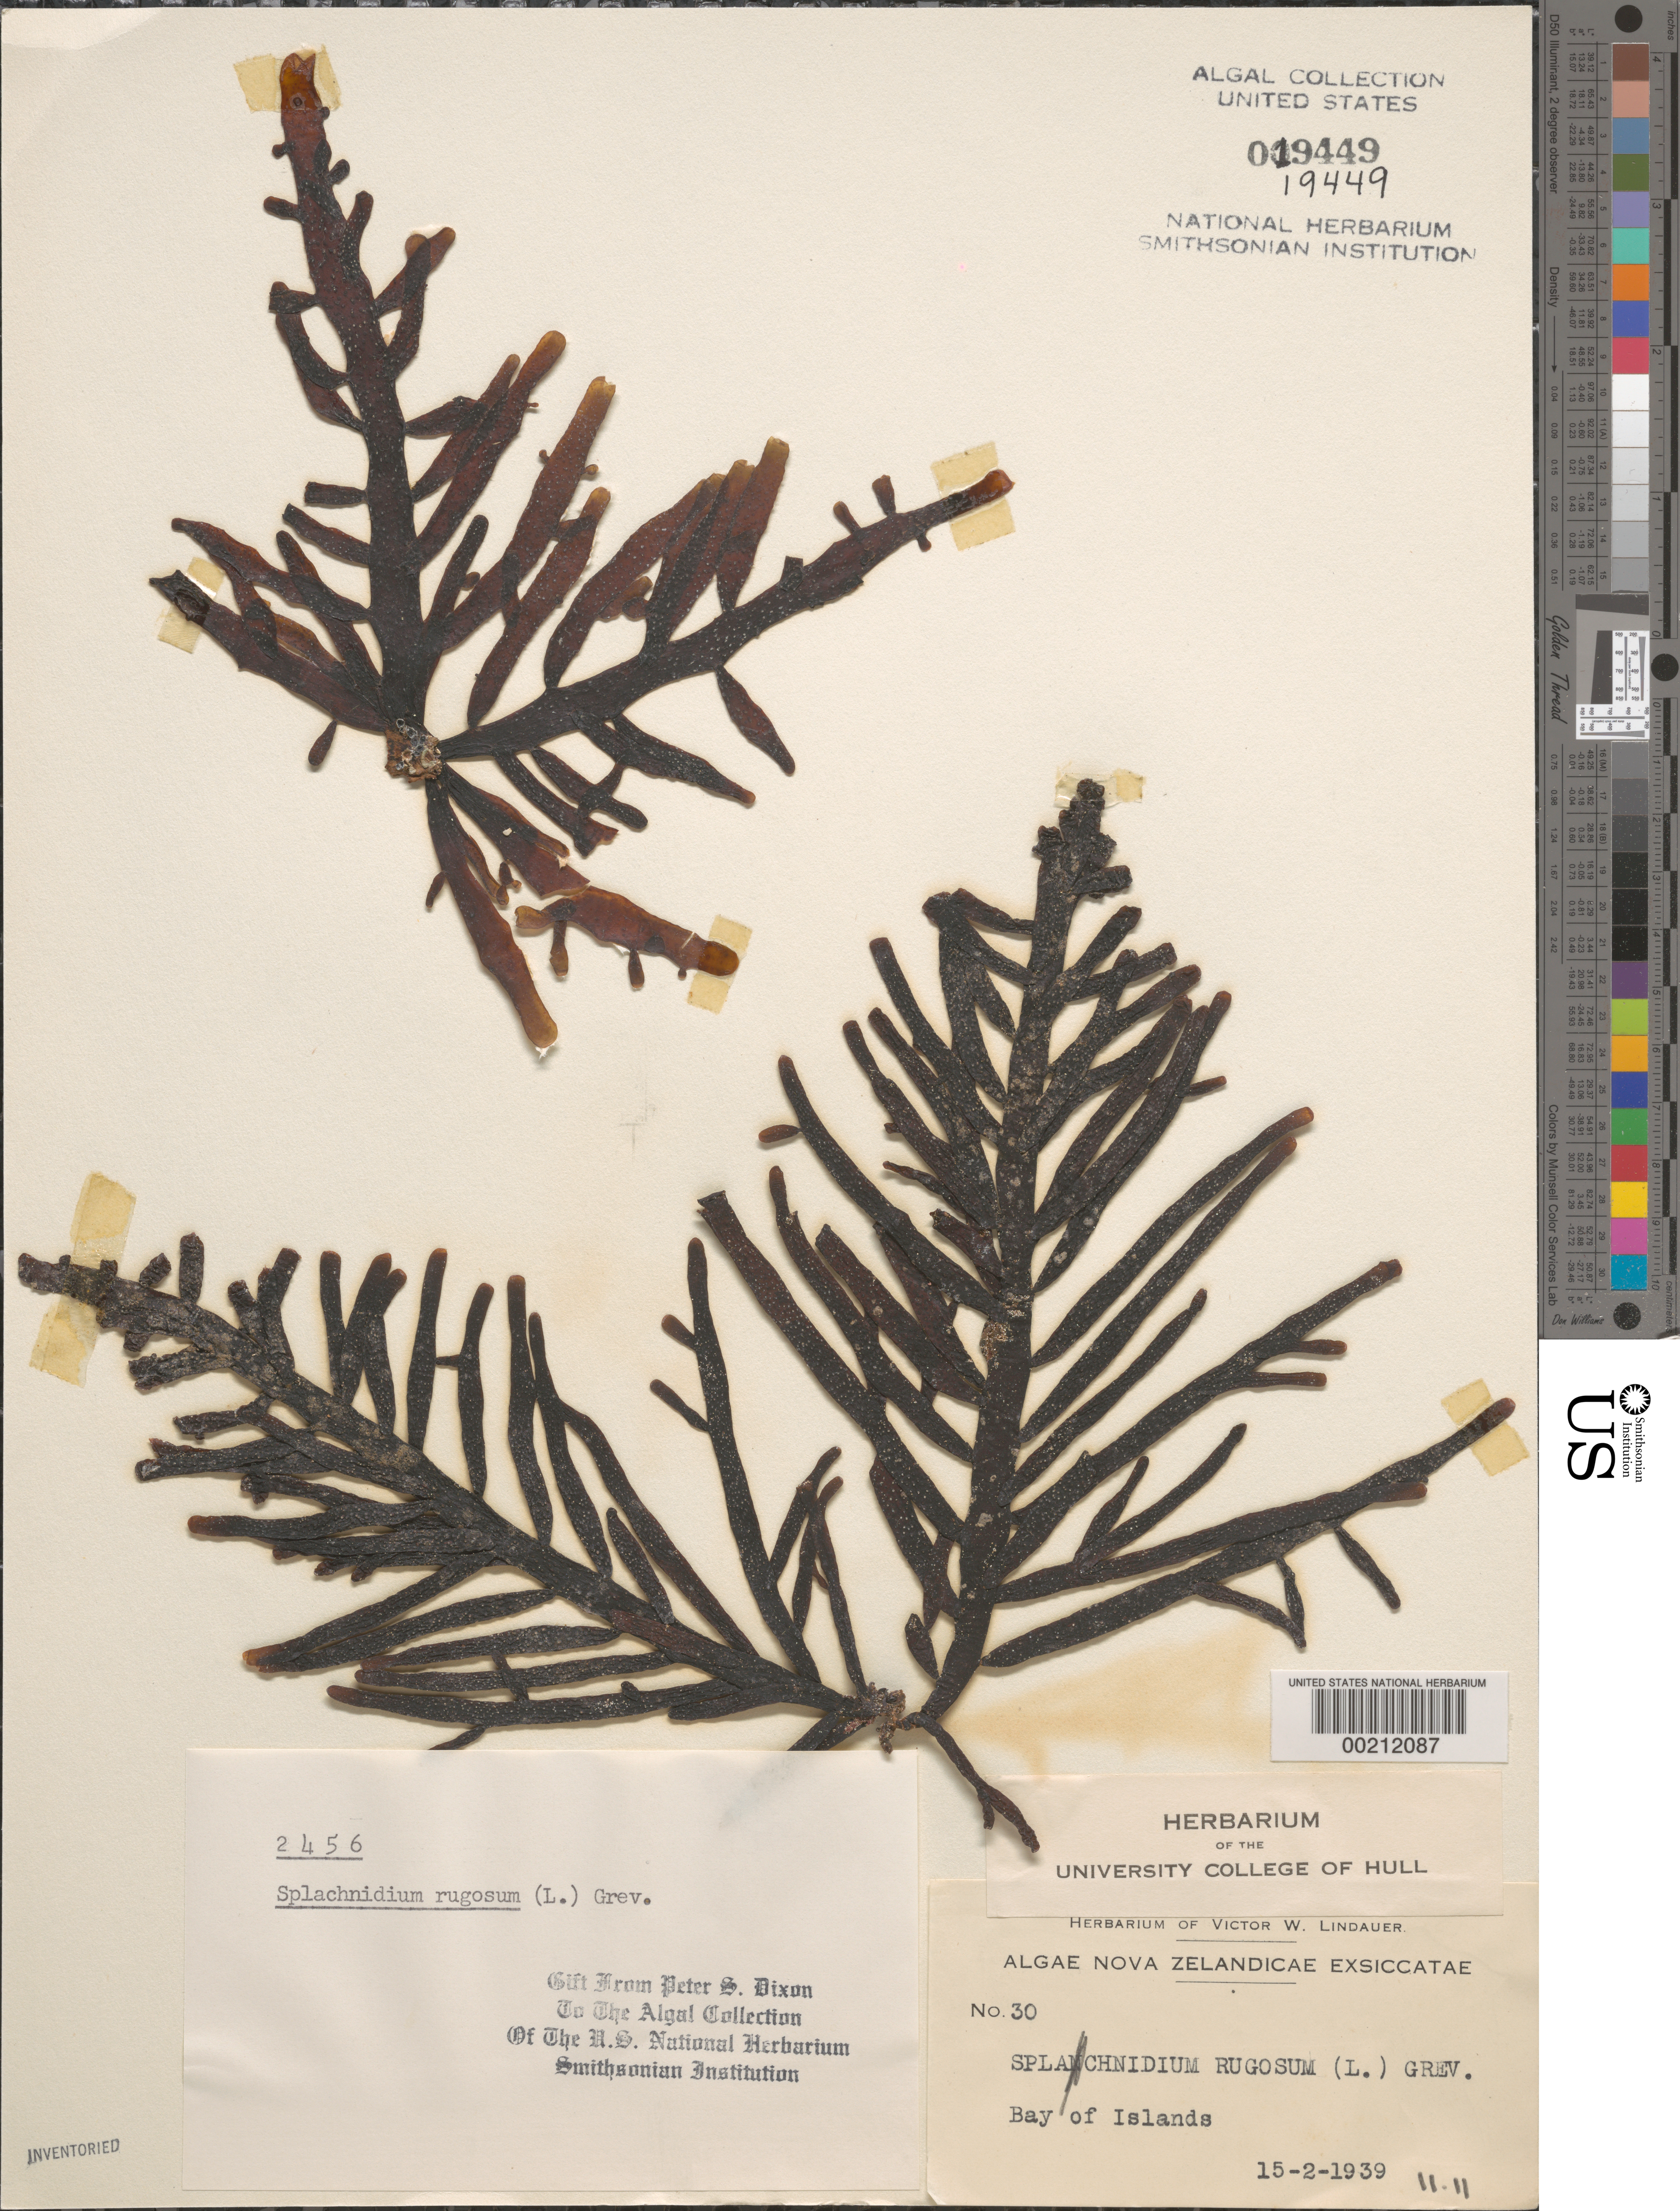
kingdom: Chromista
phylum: Ochrophyta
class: Phaeophyceae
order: Scytothamnales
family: Splachnidiaceae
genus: Splachnidium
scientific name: Splachnidium rugosum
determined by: Dixon, P. S.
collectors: V. Lindauer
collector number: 30 & PSD 2456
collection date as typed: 15 Feb 1939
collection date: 1939-02-15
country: New Zealand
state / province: Northland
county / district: Far North District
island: North Island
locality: Bay of Islands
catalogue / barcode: US 19449